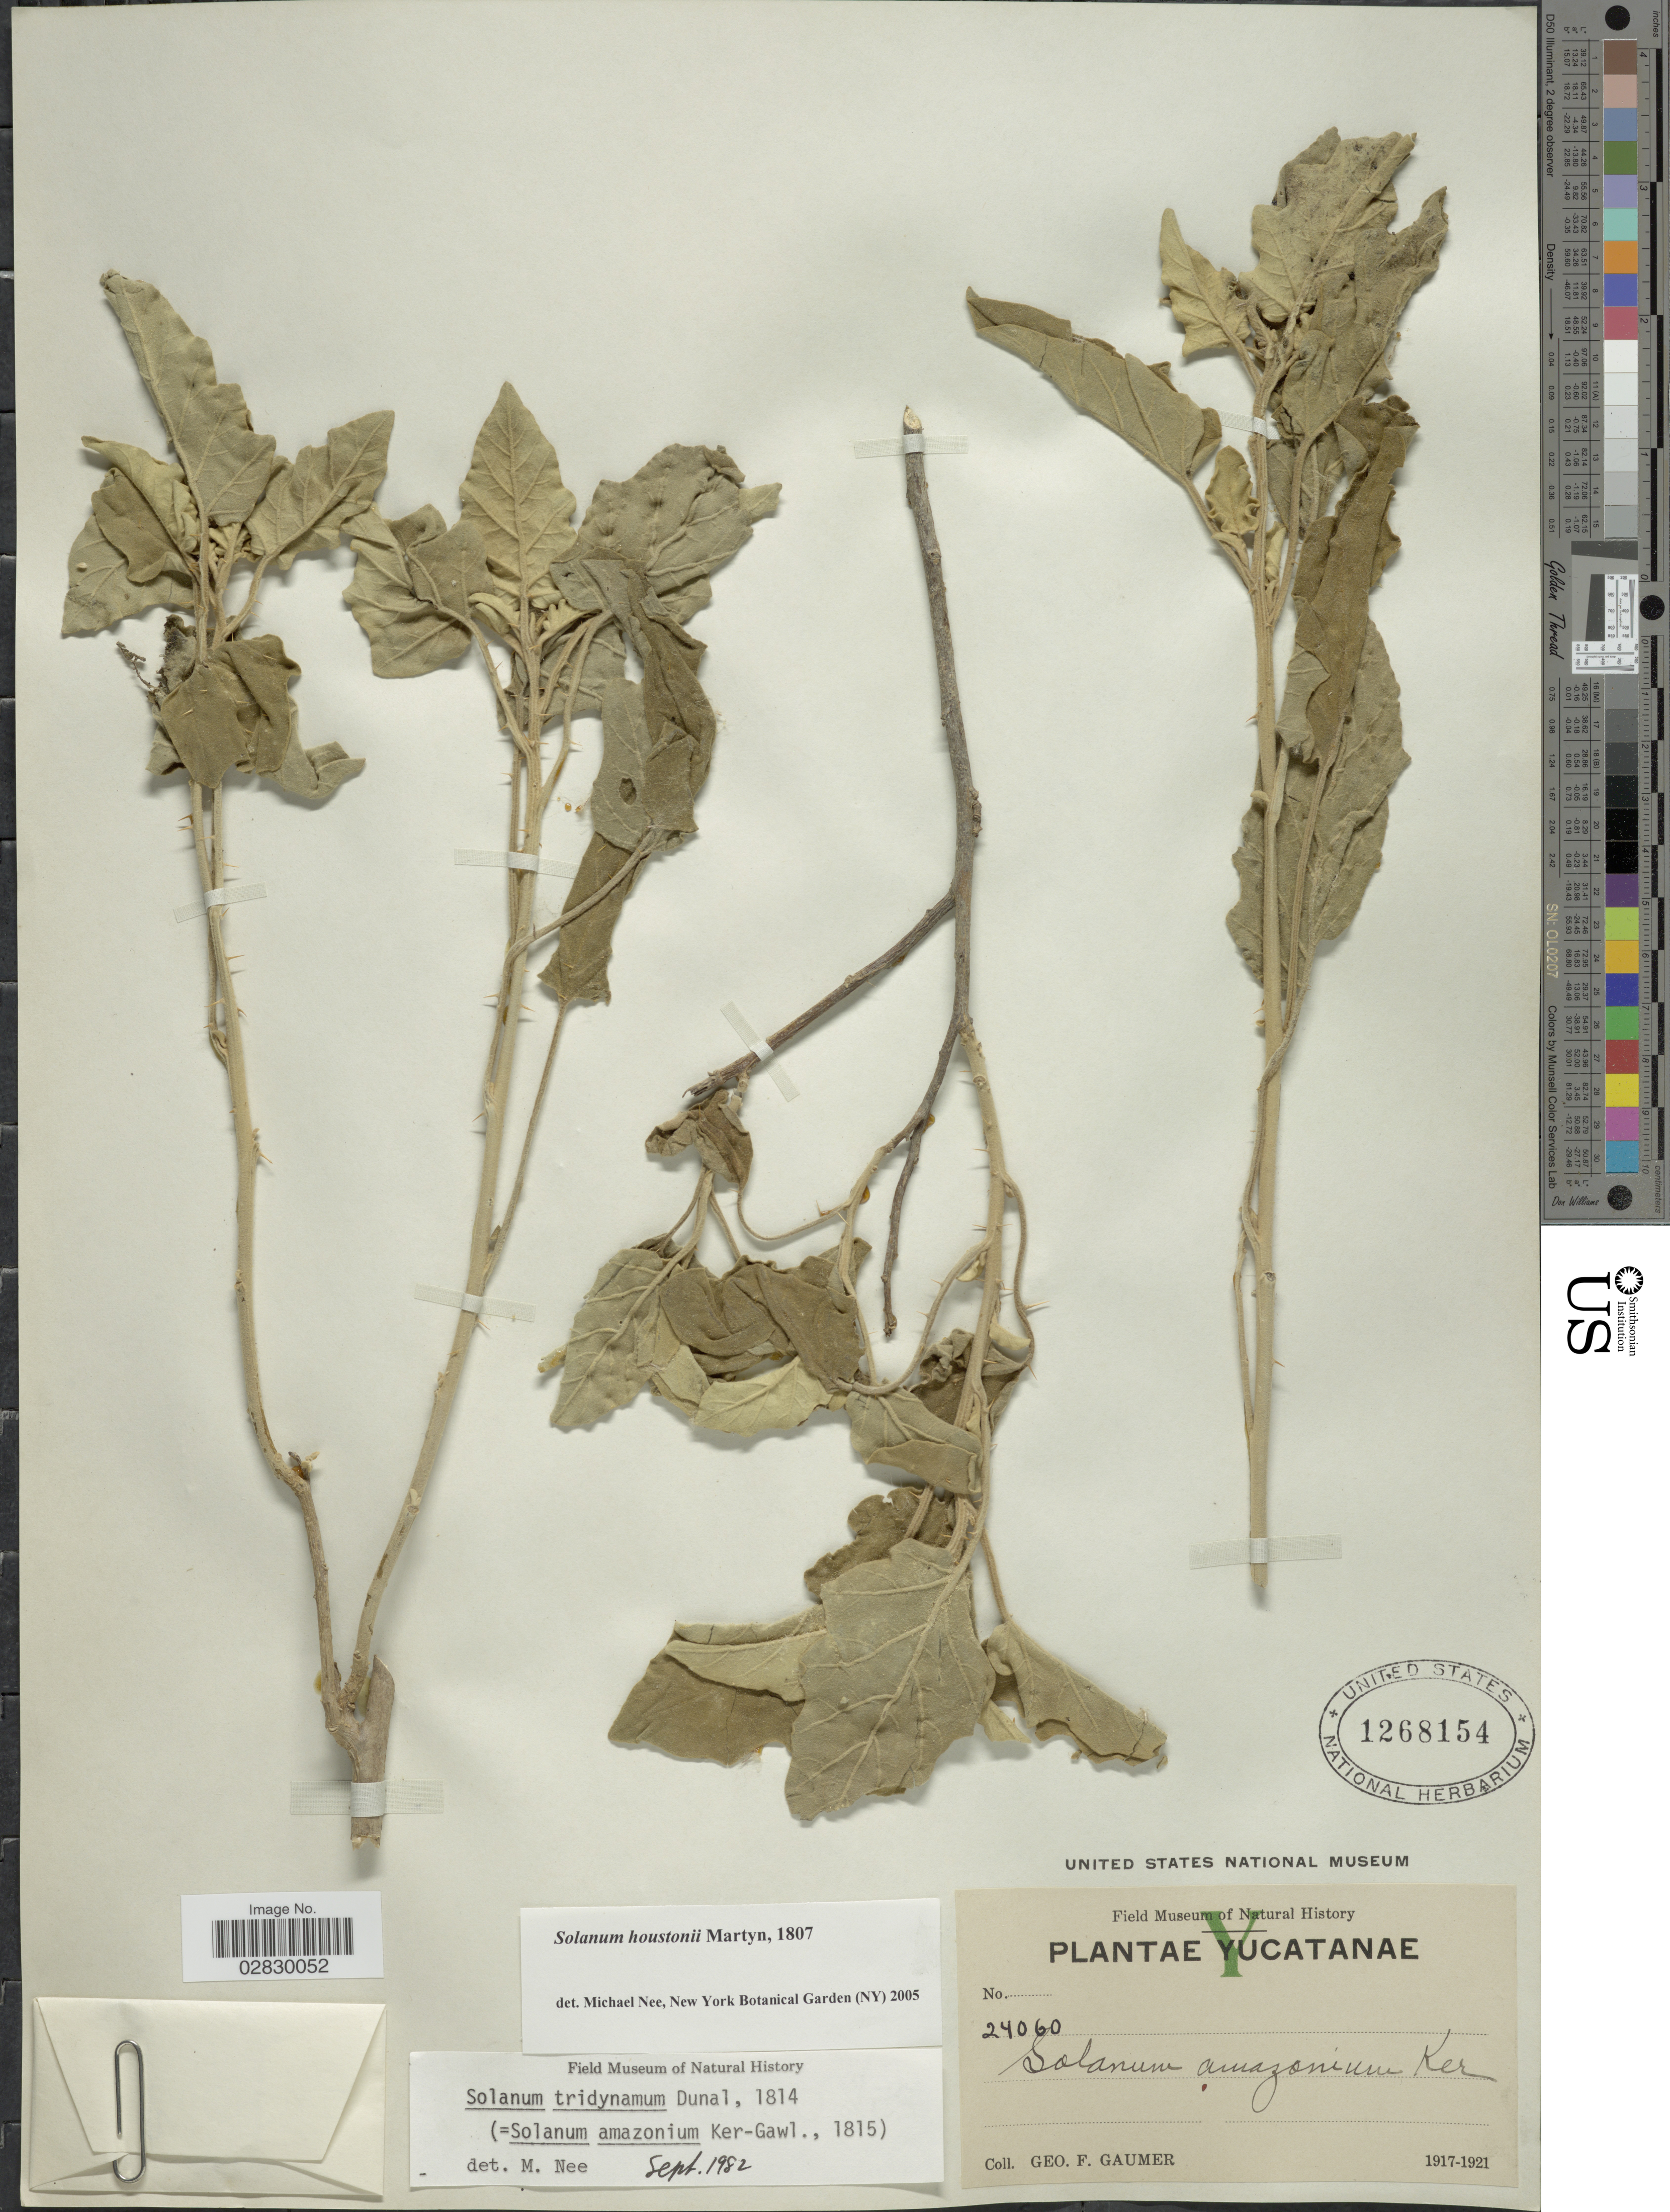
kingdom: Plantae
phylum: Tracheophyta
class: Magnoliopsida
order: Solanales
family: Solanaceae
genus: Solanum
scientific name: Solanum houstonii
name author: Dunal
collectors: G. F. Gaumer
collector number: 24060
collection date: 1917/1921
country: Mexico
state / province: Yucatán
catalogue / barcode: US 1268154